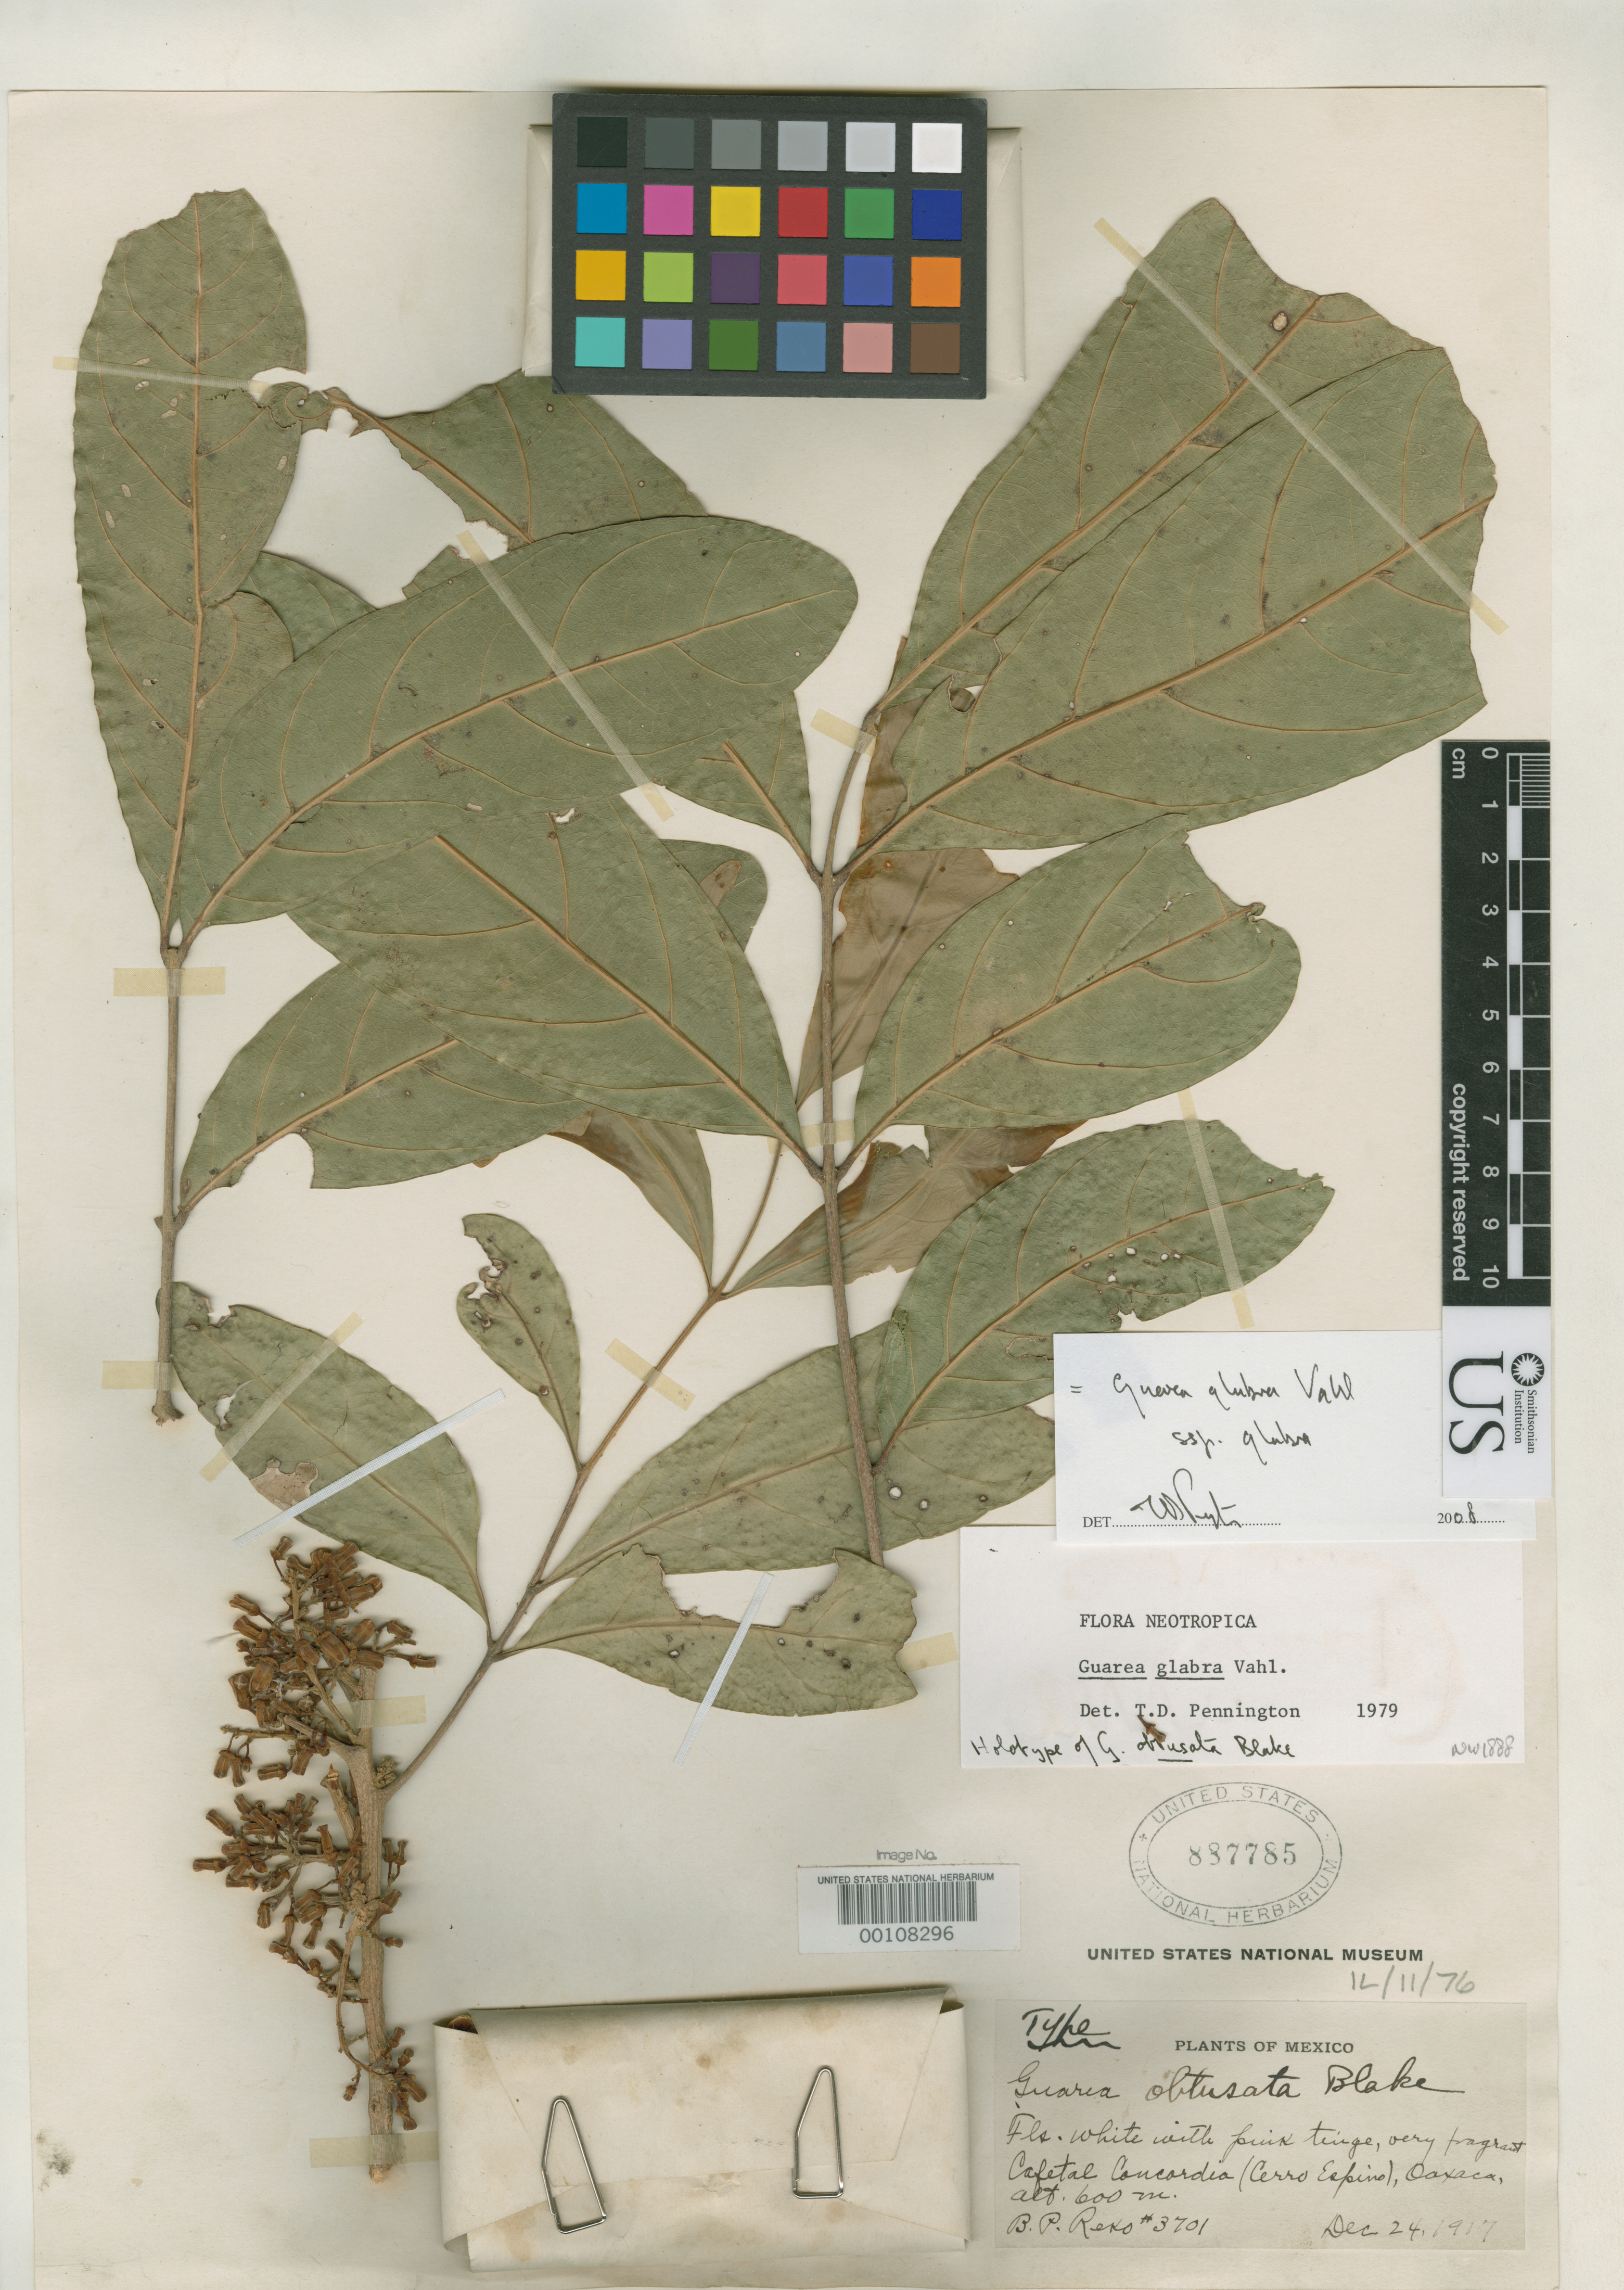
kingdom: Plantae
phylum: Tracheophyta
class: Magnoliopsida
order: Sapindales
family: Meliaceae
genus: Guarea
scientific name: Guarea obtusata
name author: S.F. Blake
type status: Holotype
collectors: B. P. Reko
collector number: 3701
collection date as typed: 24 Dec 1917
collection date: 1917-12-24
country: Mexico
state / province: Oaxaca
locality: Cafetal Concordia (Cerro Espino).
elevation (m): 600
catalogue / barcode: US 887785